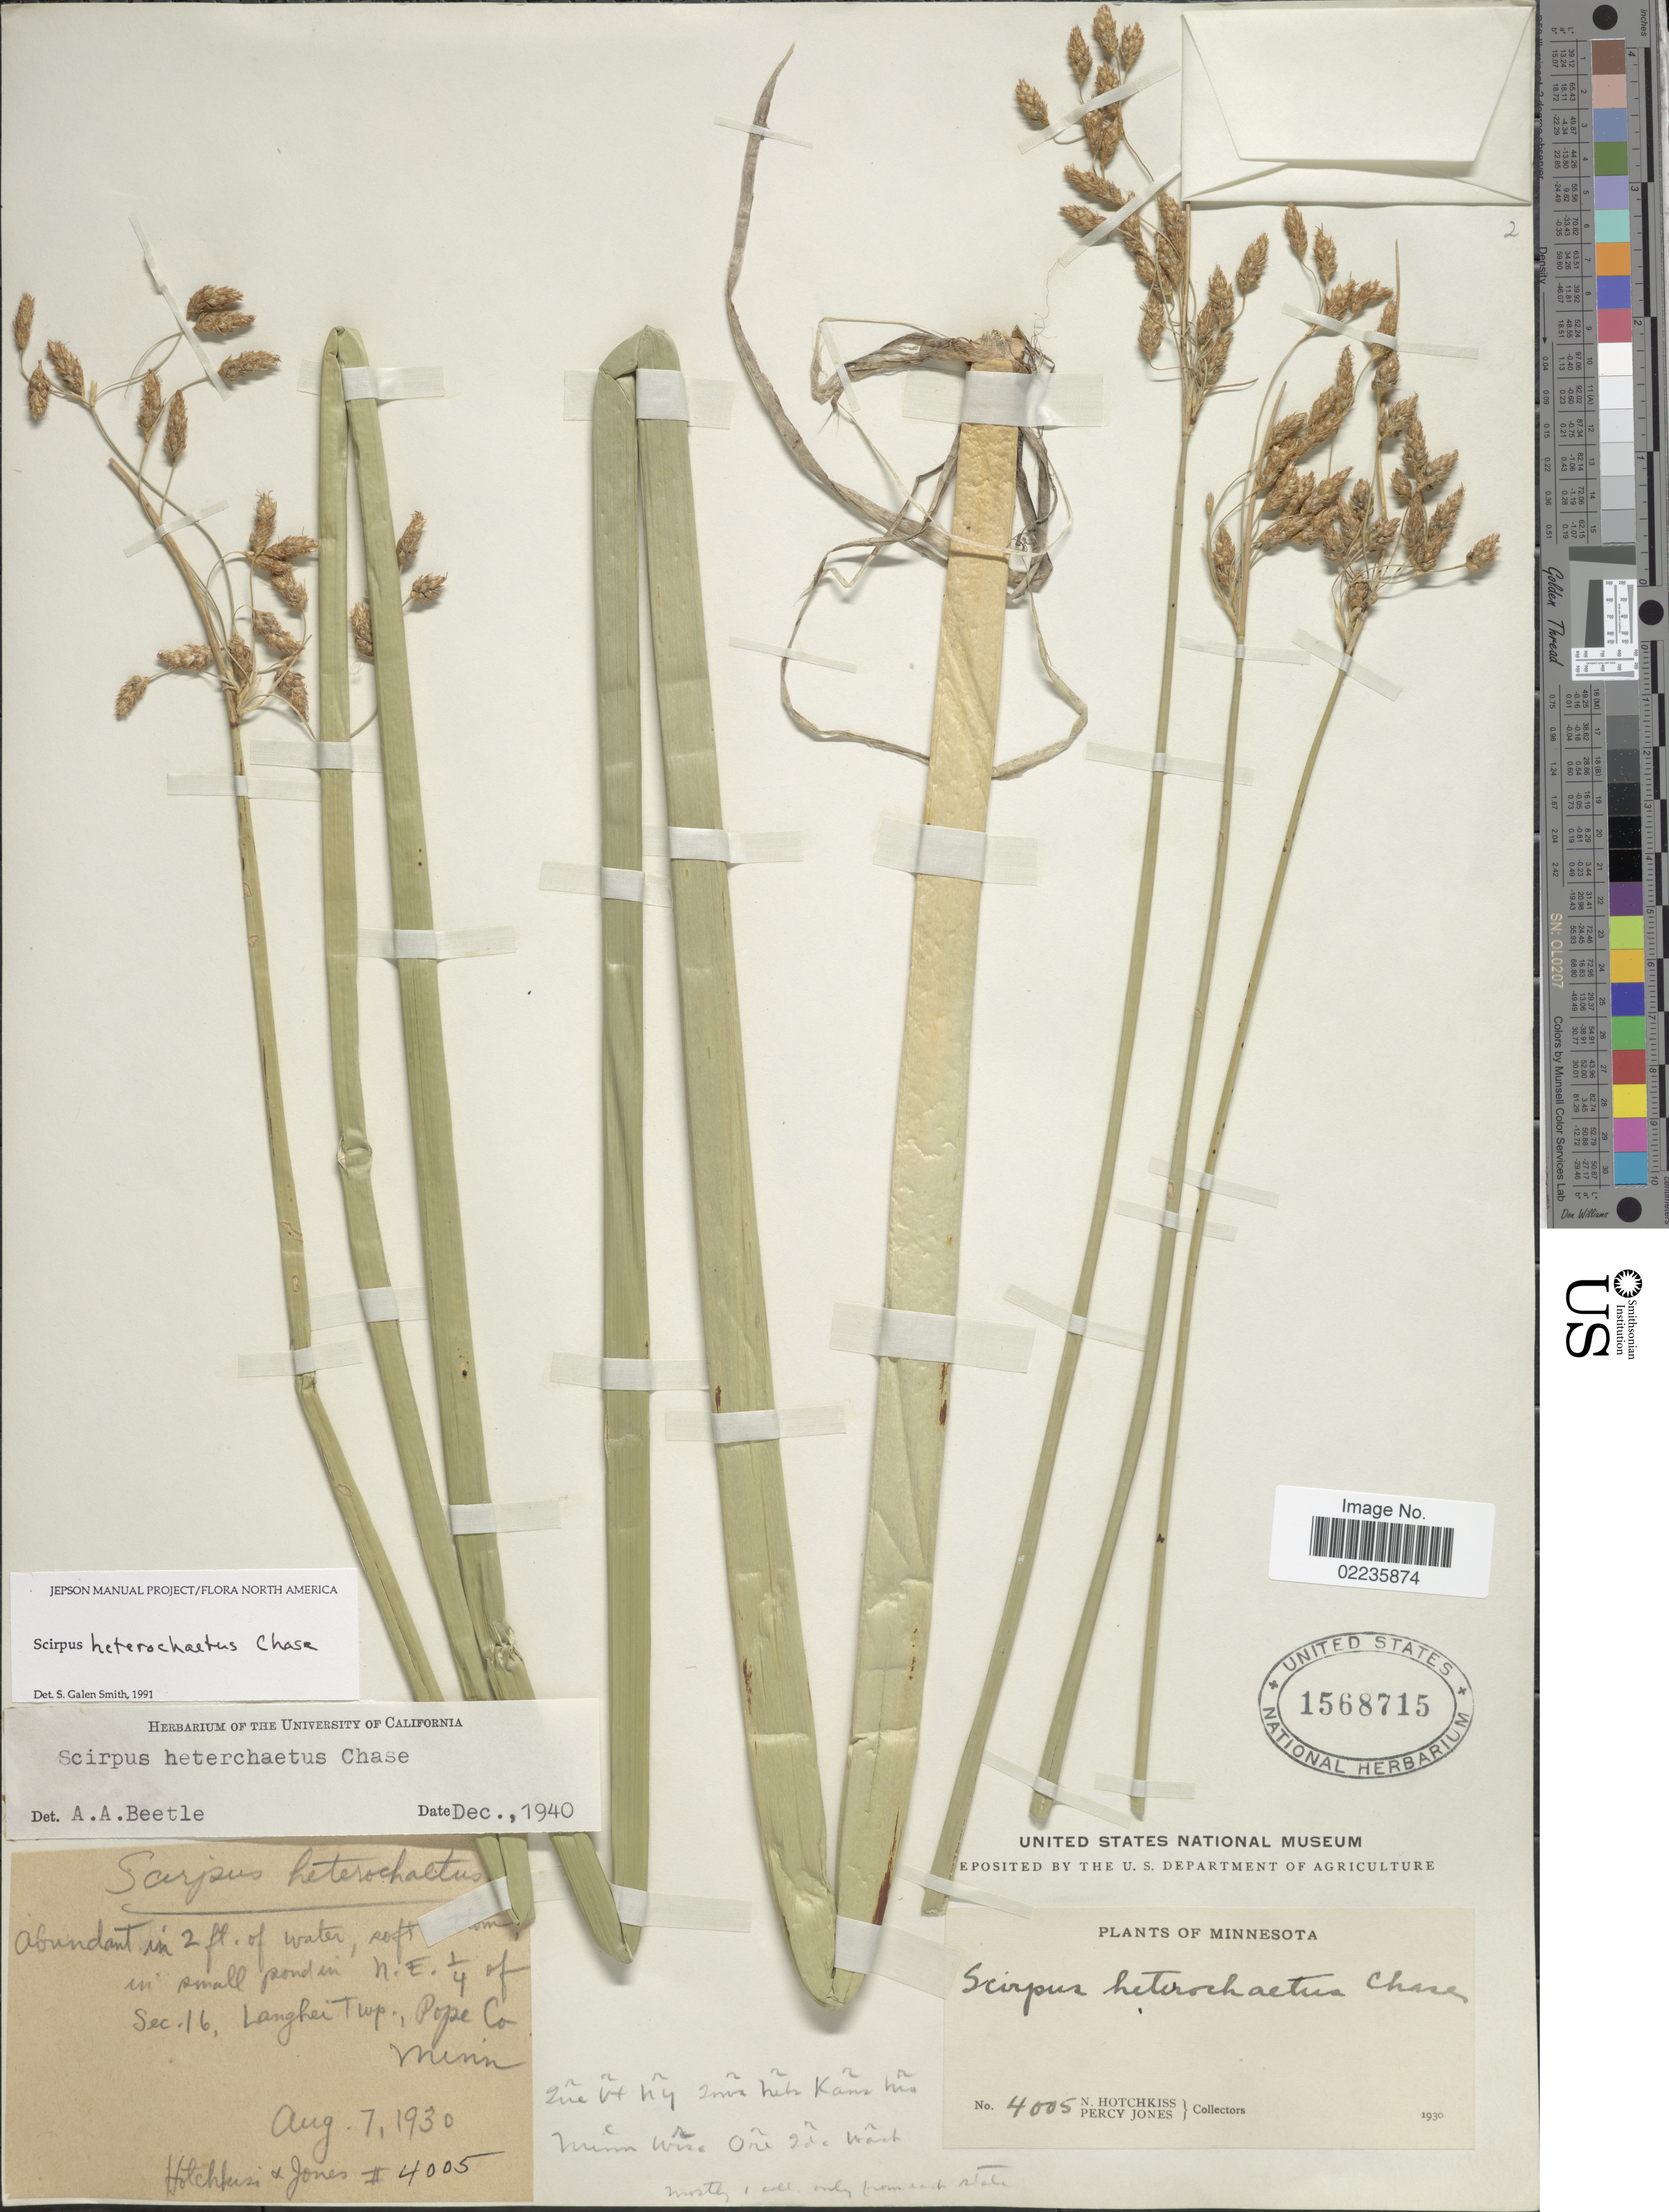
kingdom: Plantae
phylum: Tracheophyta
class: Liliopsida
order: Poales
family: Cyperaceae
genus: Schoenoplectus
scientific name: Schoenoplectus heterochaetus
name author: (Chase) Soják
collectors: N. Hotchkiss & P. Jones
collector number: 4005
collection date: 1930-08-07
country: United States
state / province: Minnesota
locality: In small pond in N.E. 1/4 of Sec. 16 Langhei Twp. Pope Co Minn.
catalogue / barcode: US 1568715